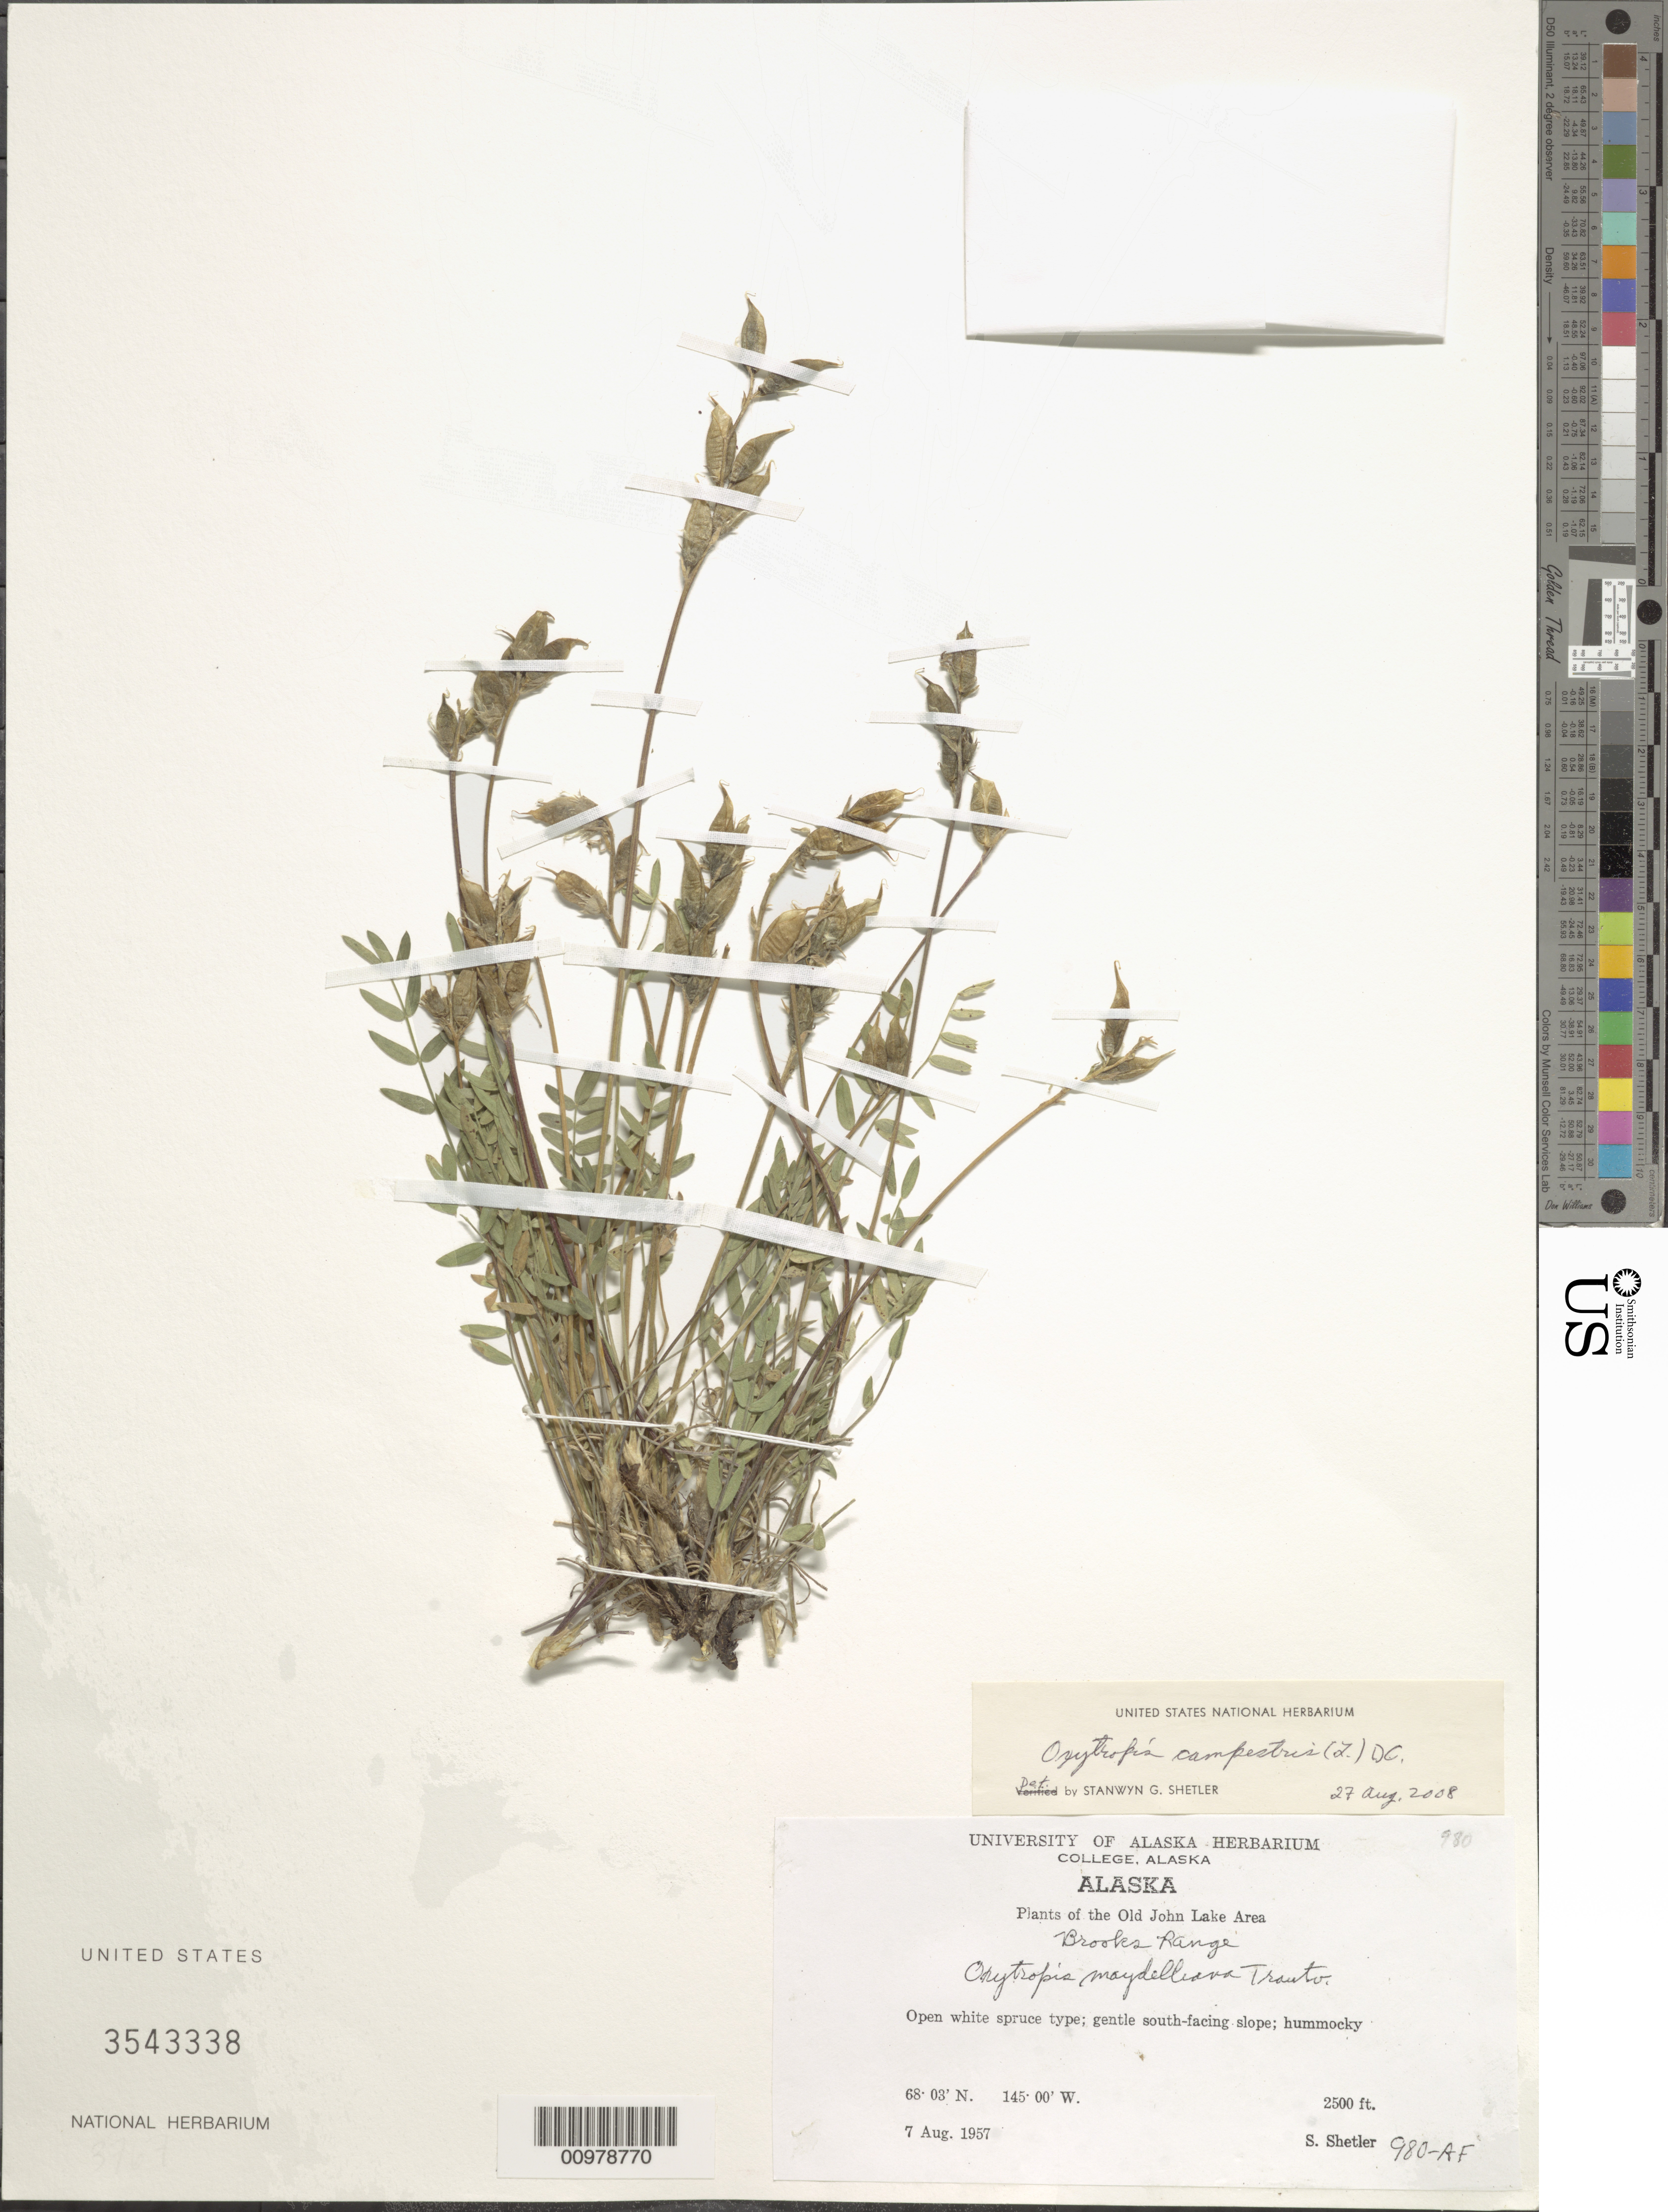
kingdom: Plantae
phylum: Tracheophyta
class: Magnoliopsida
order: Fabales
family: Fabaceae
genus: Oxytropis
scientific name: Oxytropis campestris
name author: (L.) DC.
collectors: S. Shetler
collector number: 980-AF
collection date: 1957-08-07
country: United States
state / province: Alaska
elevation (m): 762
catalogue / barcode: US 3543338